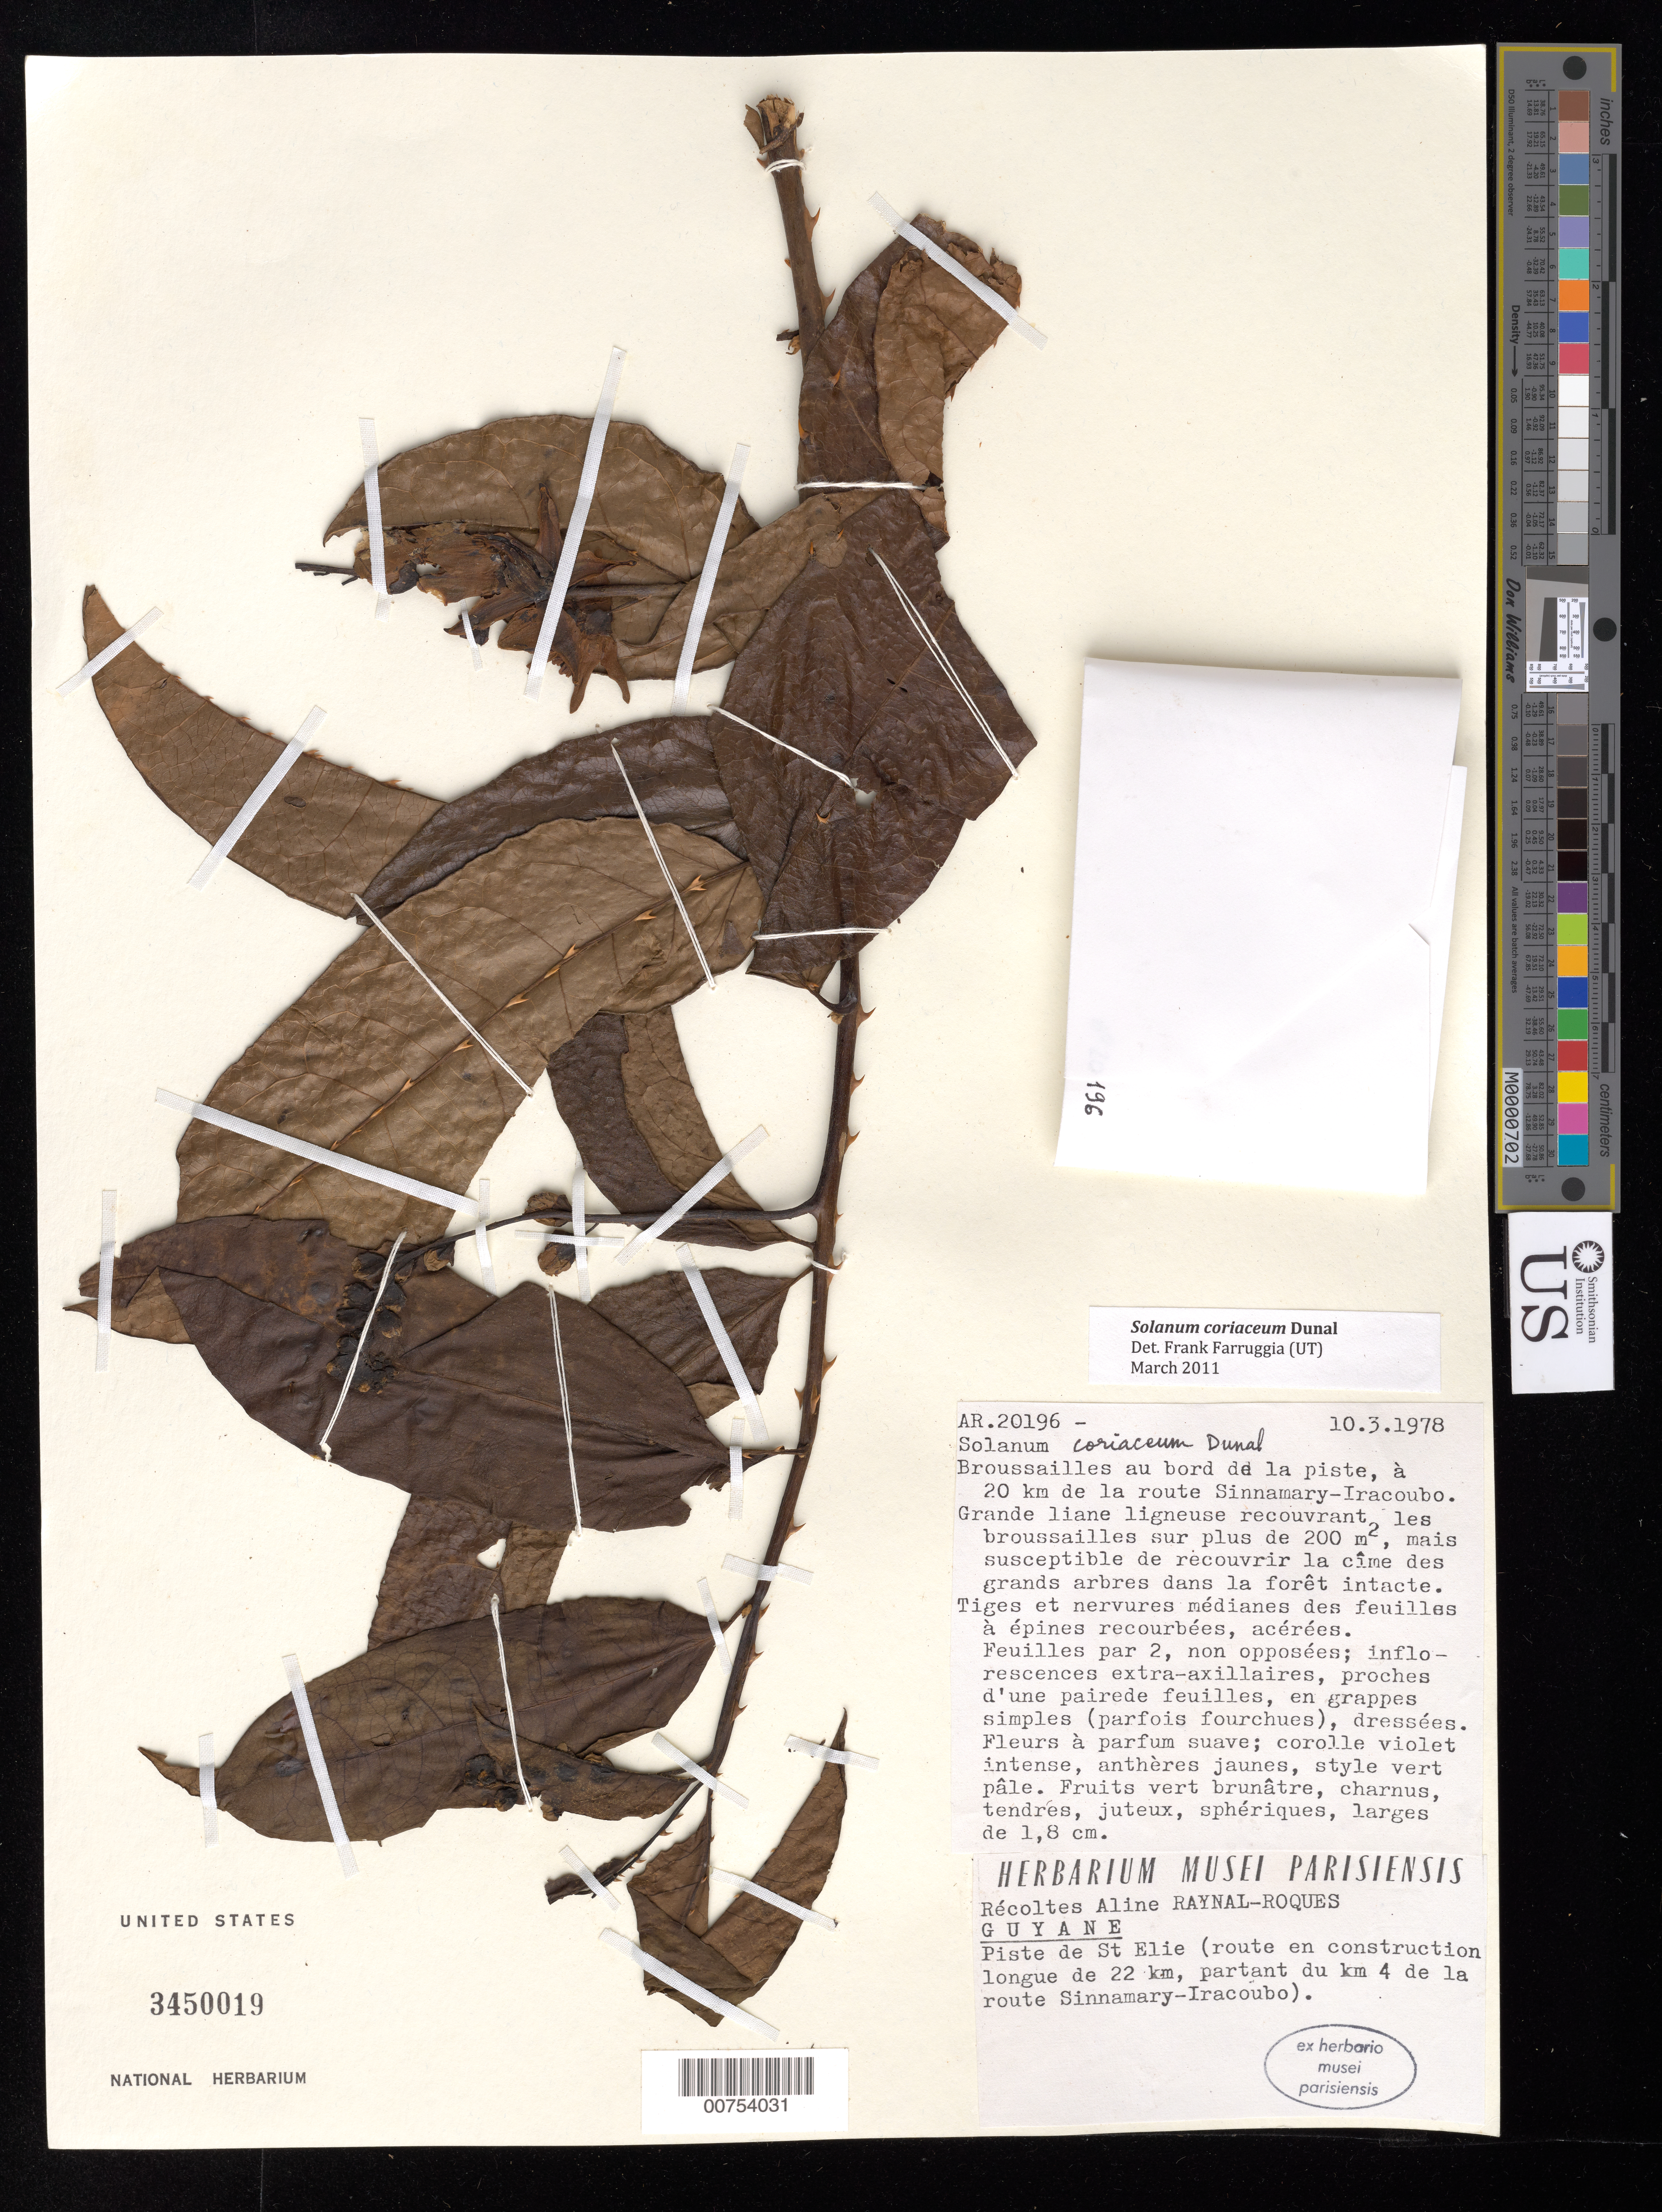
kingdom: Plantae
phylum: Tracheophyta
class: Magnoliopsida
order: Solanales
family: Solanaceae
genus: Solanum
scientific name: Solanum coriaceum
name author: Dunal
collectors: A. M. Raynal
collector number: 20196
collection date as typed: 3 Mar 1978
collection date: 1978-03-03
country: French Guiana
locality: Piste de St. Elie, 20 km de la route Sinnamary-Iracoubo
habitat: Broussailles au bord de la piste.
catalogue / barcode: US 3450019